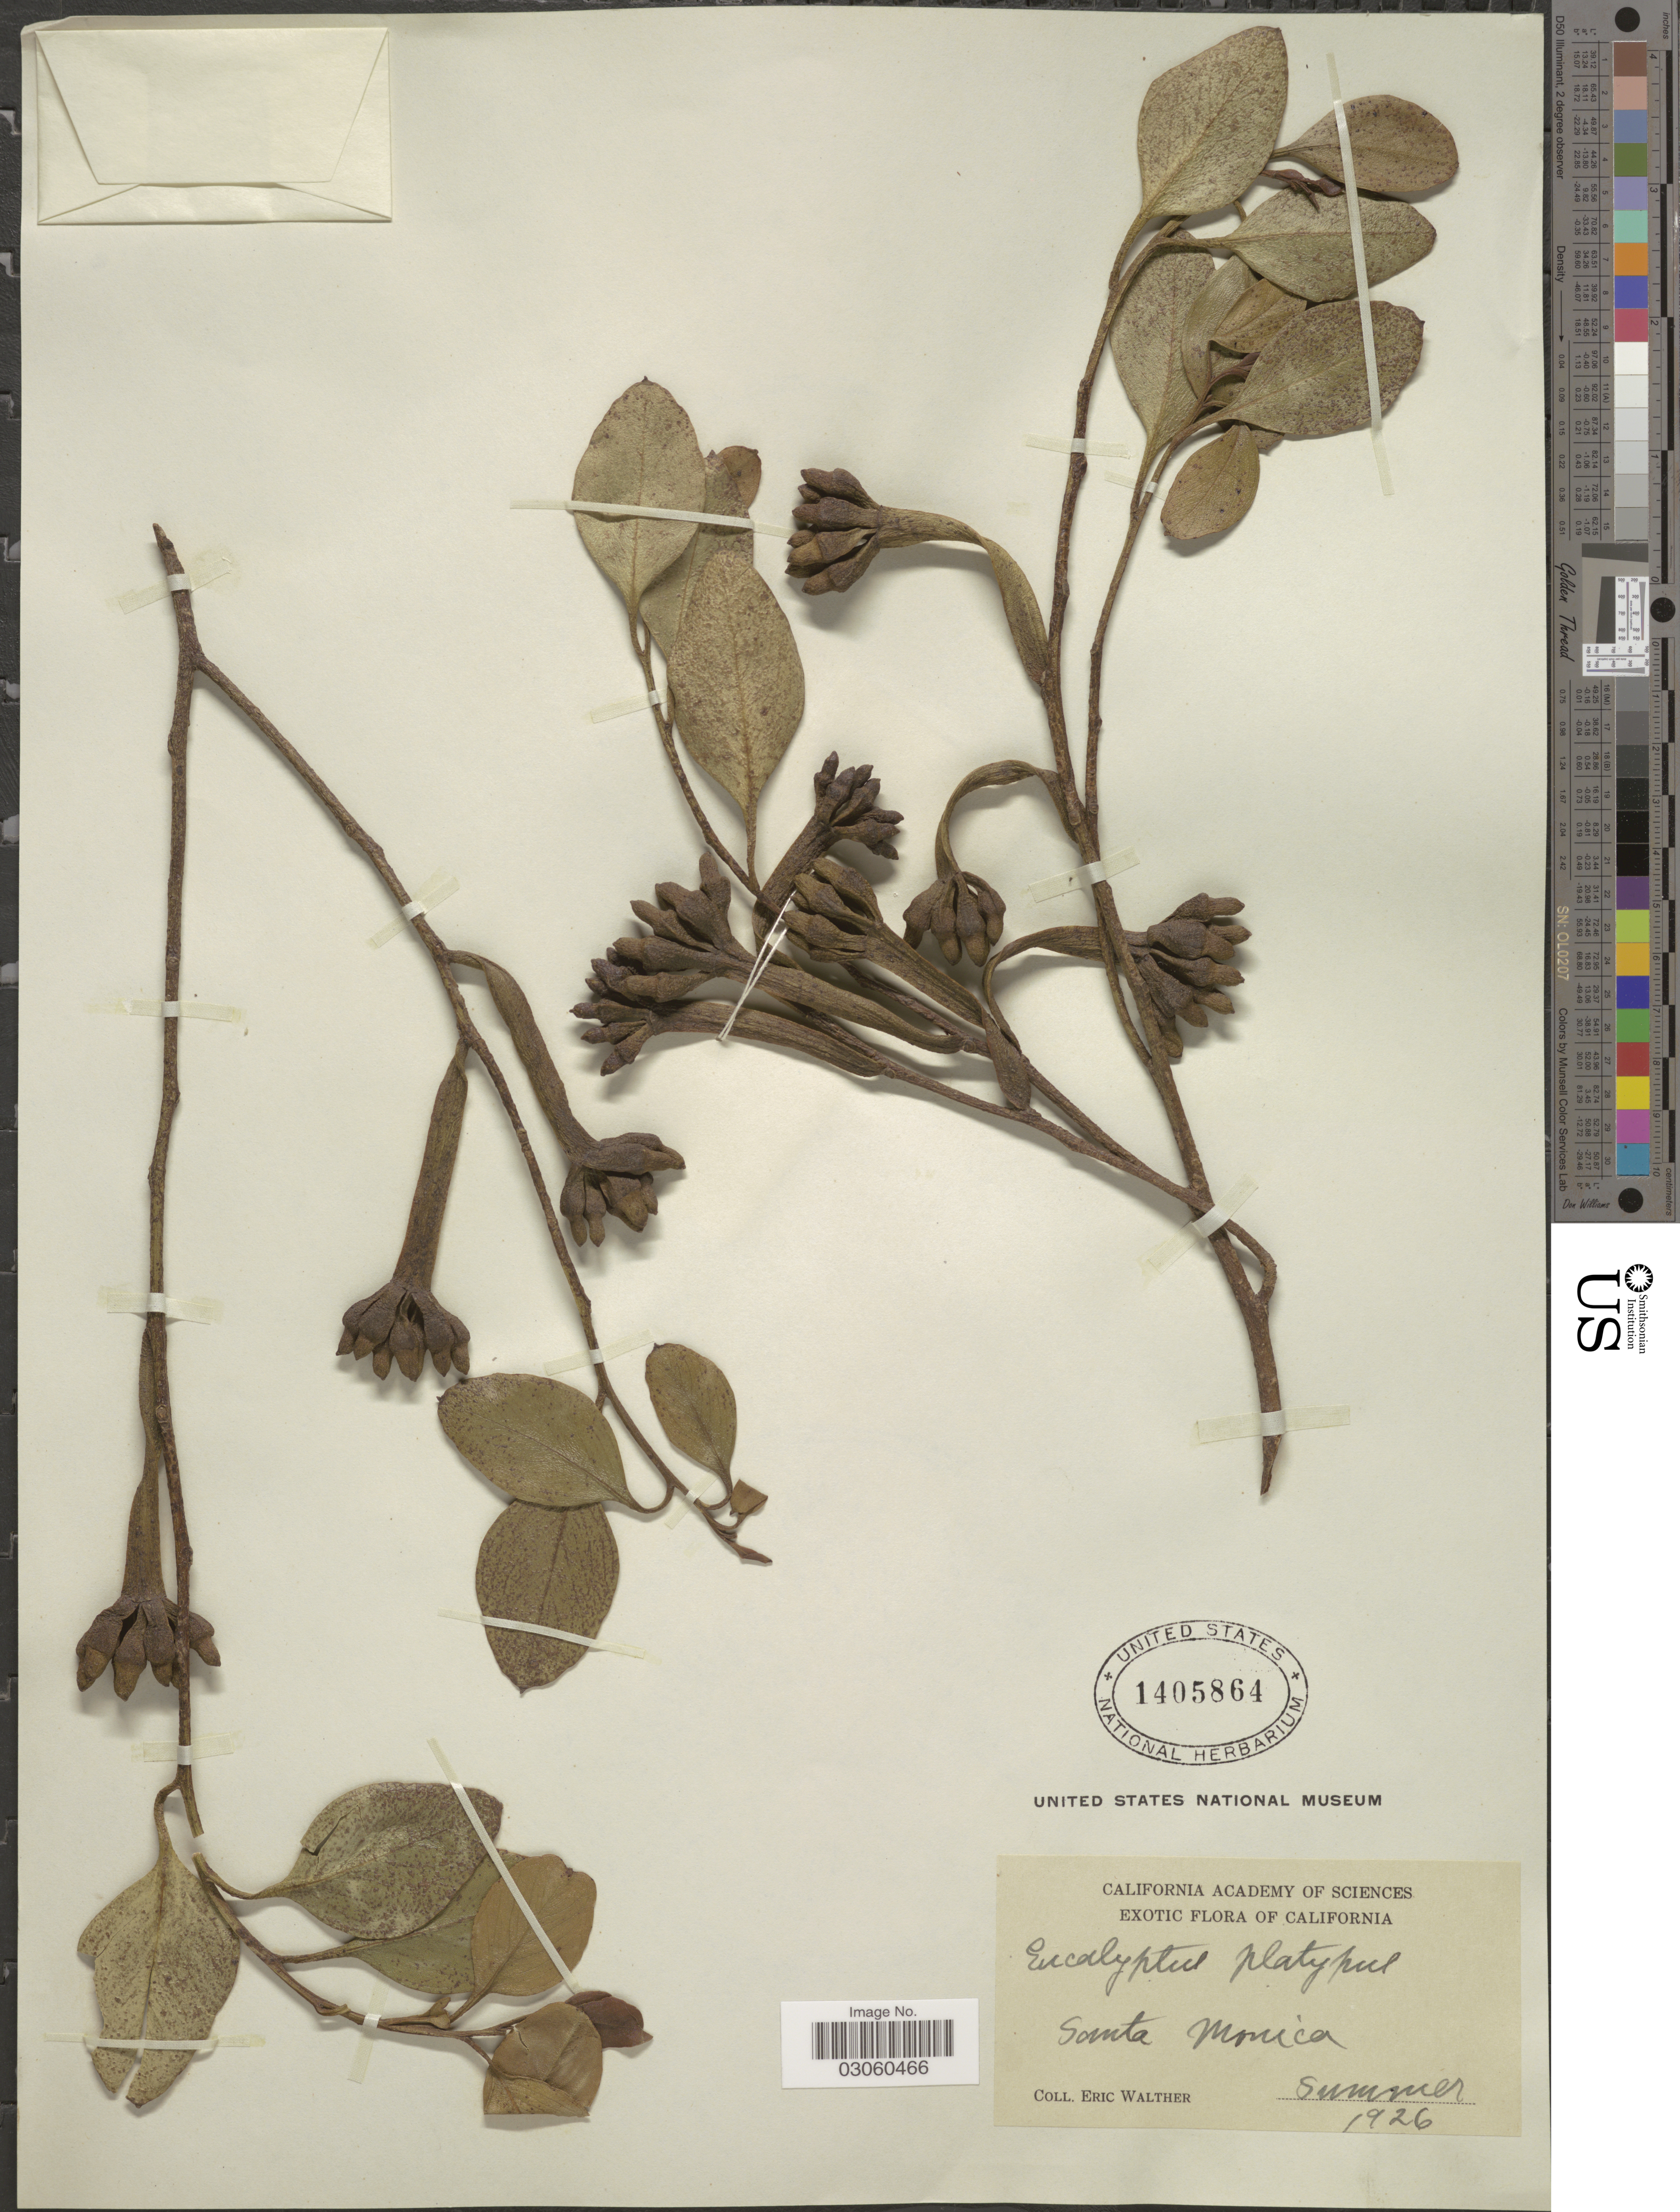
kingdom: Plantae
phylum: Tracheophyta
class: Magnoliopsida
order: Myrtales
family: Myrtaceae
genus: Eucalyptus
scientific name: Eucalyptus platypus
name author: Hook.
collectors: E. Walther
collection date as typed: Summer 1926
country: United States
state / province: California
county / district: Los Angeles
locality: Santa Monica.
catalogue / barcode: US 1405864